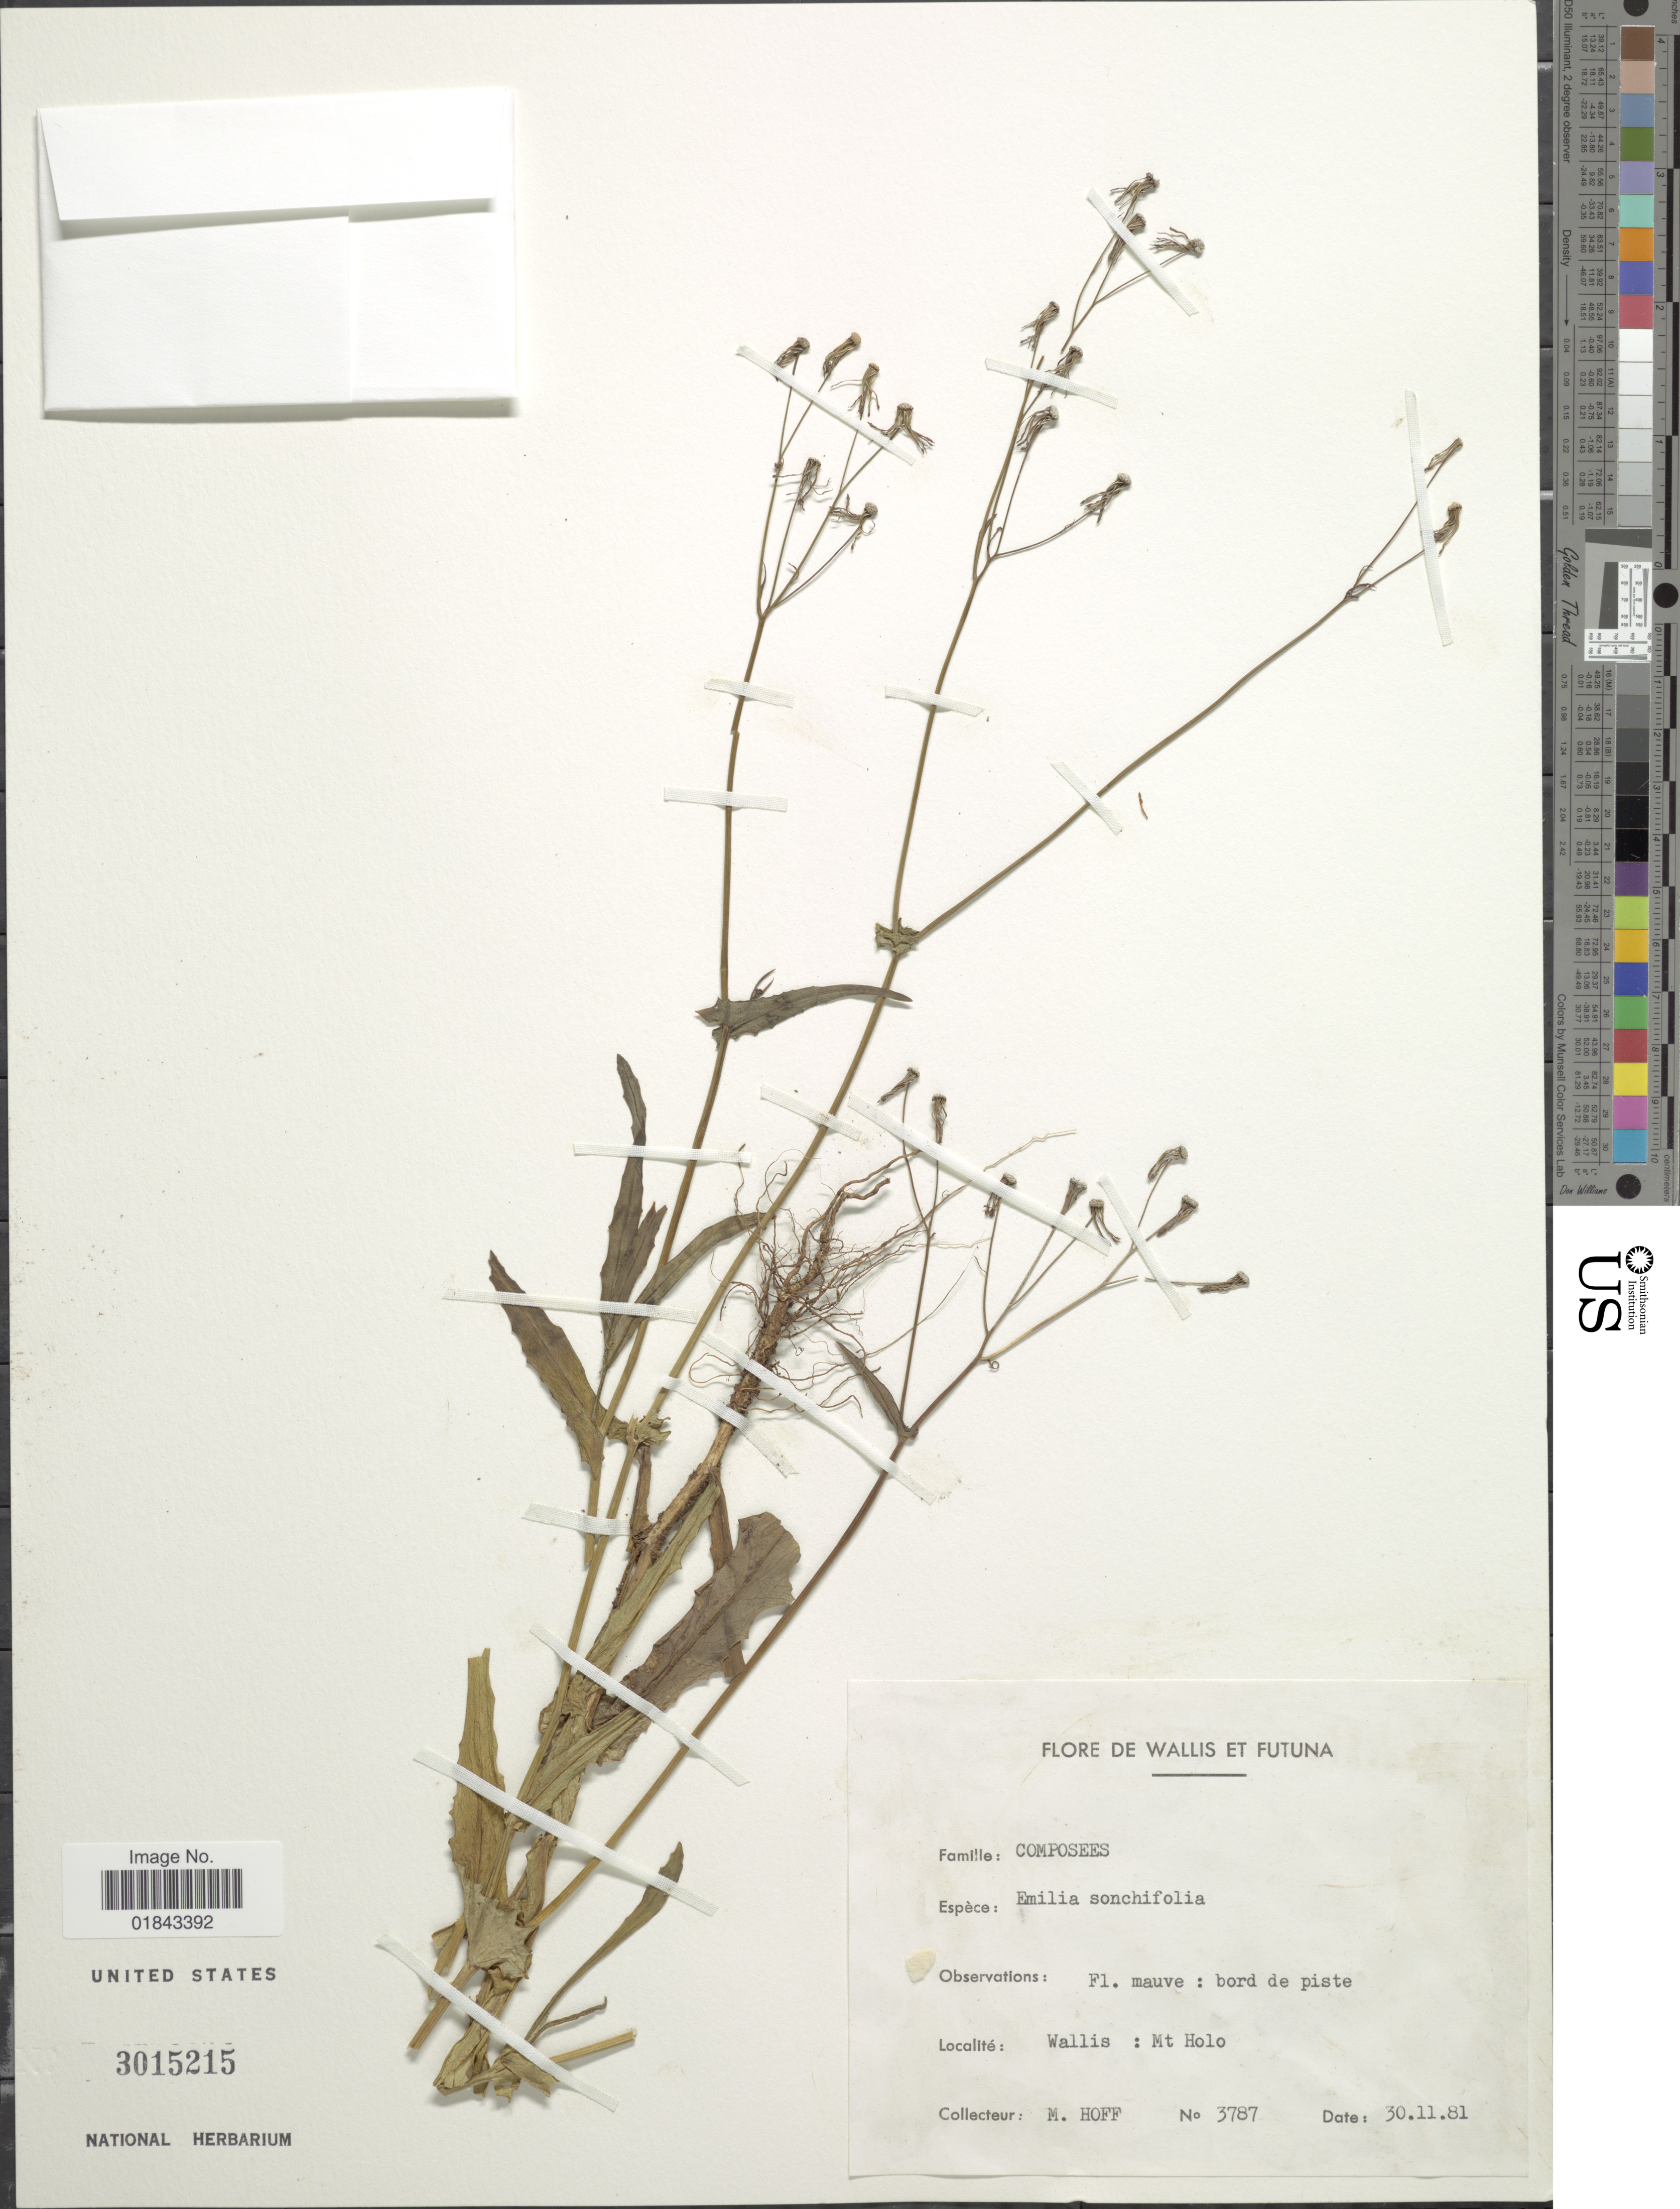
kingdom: Plantae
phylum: Tracheophyta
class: Magnoliopsida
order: Asterales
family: Asteraceae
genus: Emilia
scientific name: Emilia sonchifolia var. sonchifolia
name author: (L.) DC.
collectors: M. Hoff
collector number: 3787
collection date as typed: Transcribed d/m/y: 30/11/81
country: Wallis and Futuna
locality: Wallis: Mt Holo.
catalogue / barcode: US 3015215